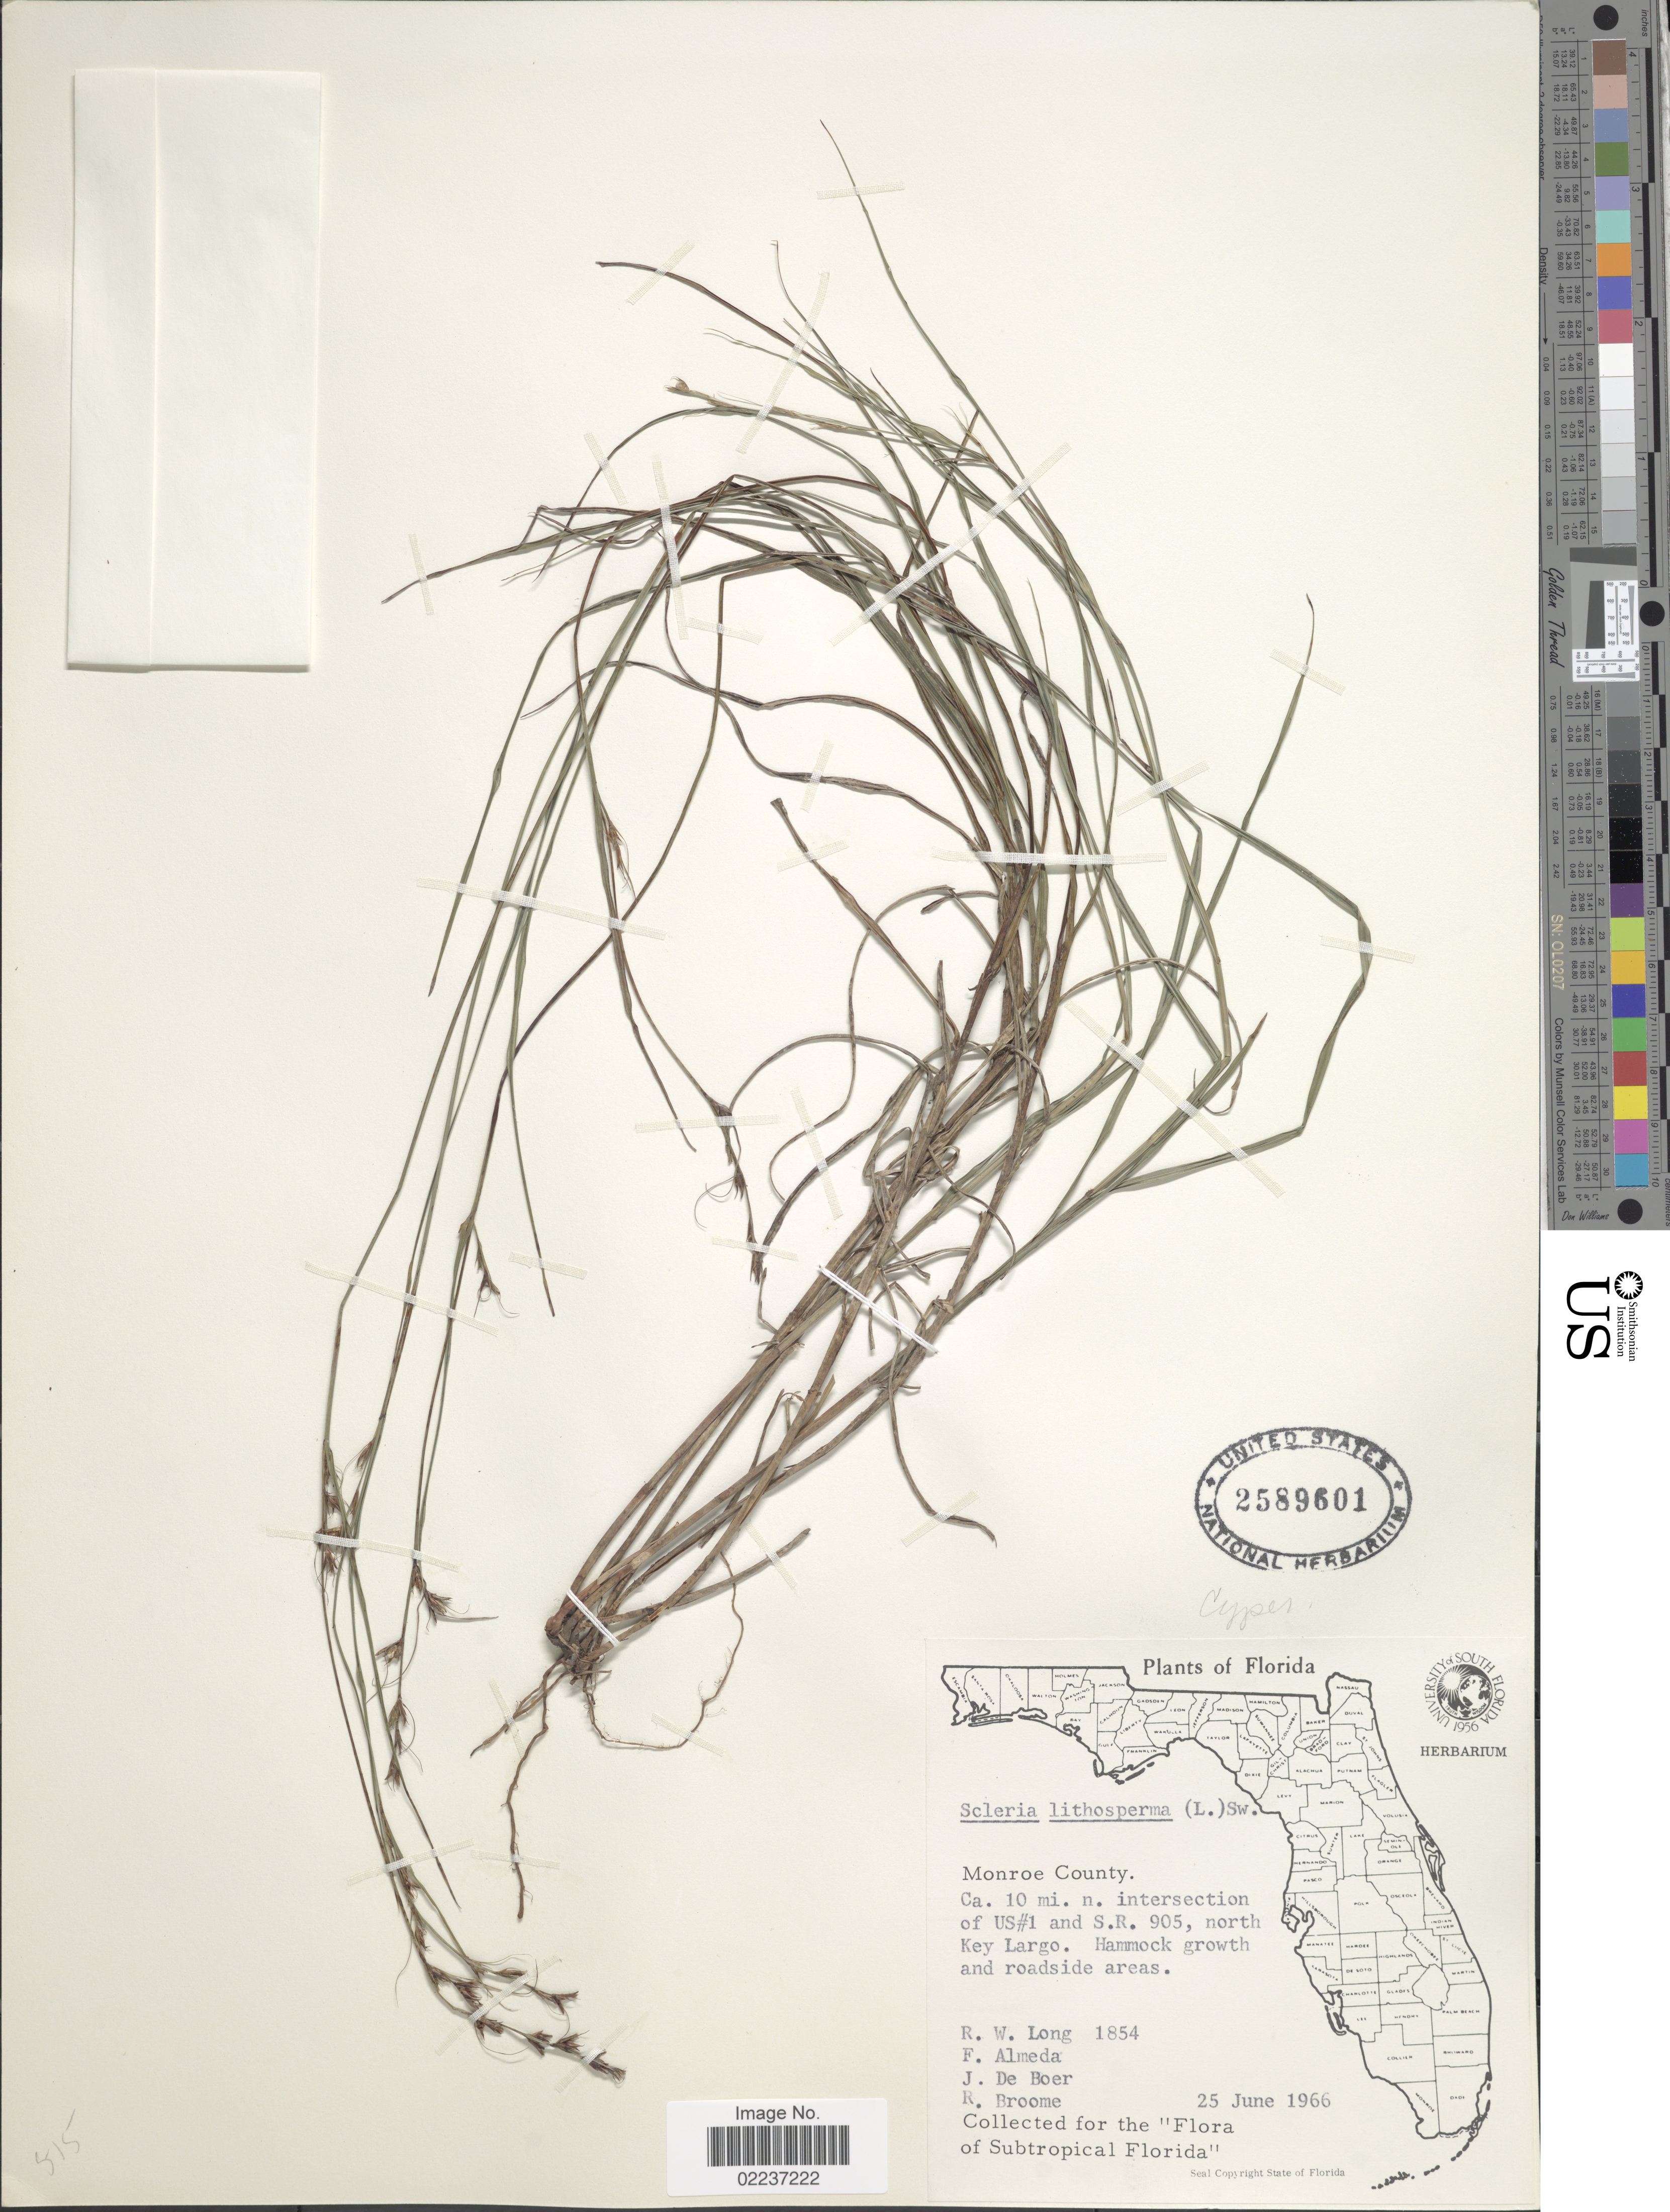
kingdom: Plantae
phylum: Tracheophyta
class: Liliopsida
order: Poales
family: Cyperaceae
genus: Scleria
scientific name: Scleria lithosperma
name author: (L.) Sw.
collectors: R. W. Long, F. Almeda, J. de Boer & R. Broome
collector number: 1854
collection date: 1966-06-25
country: United States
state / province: Florida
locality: Monroe County, Ca. 10 mi. n. intersection of US#1 and S.R. 905, north Key Largo. Hammock growth and roadside areas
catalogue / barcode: US 2589601